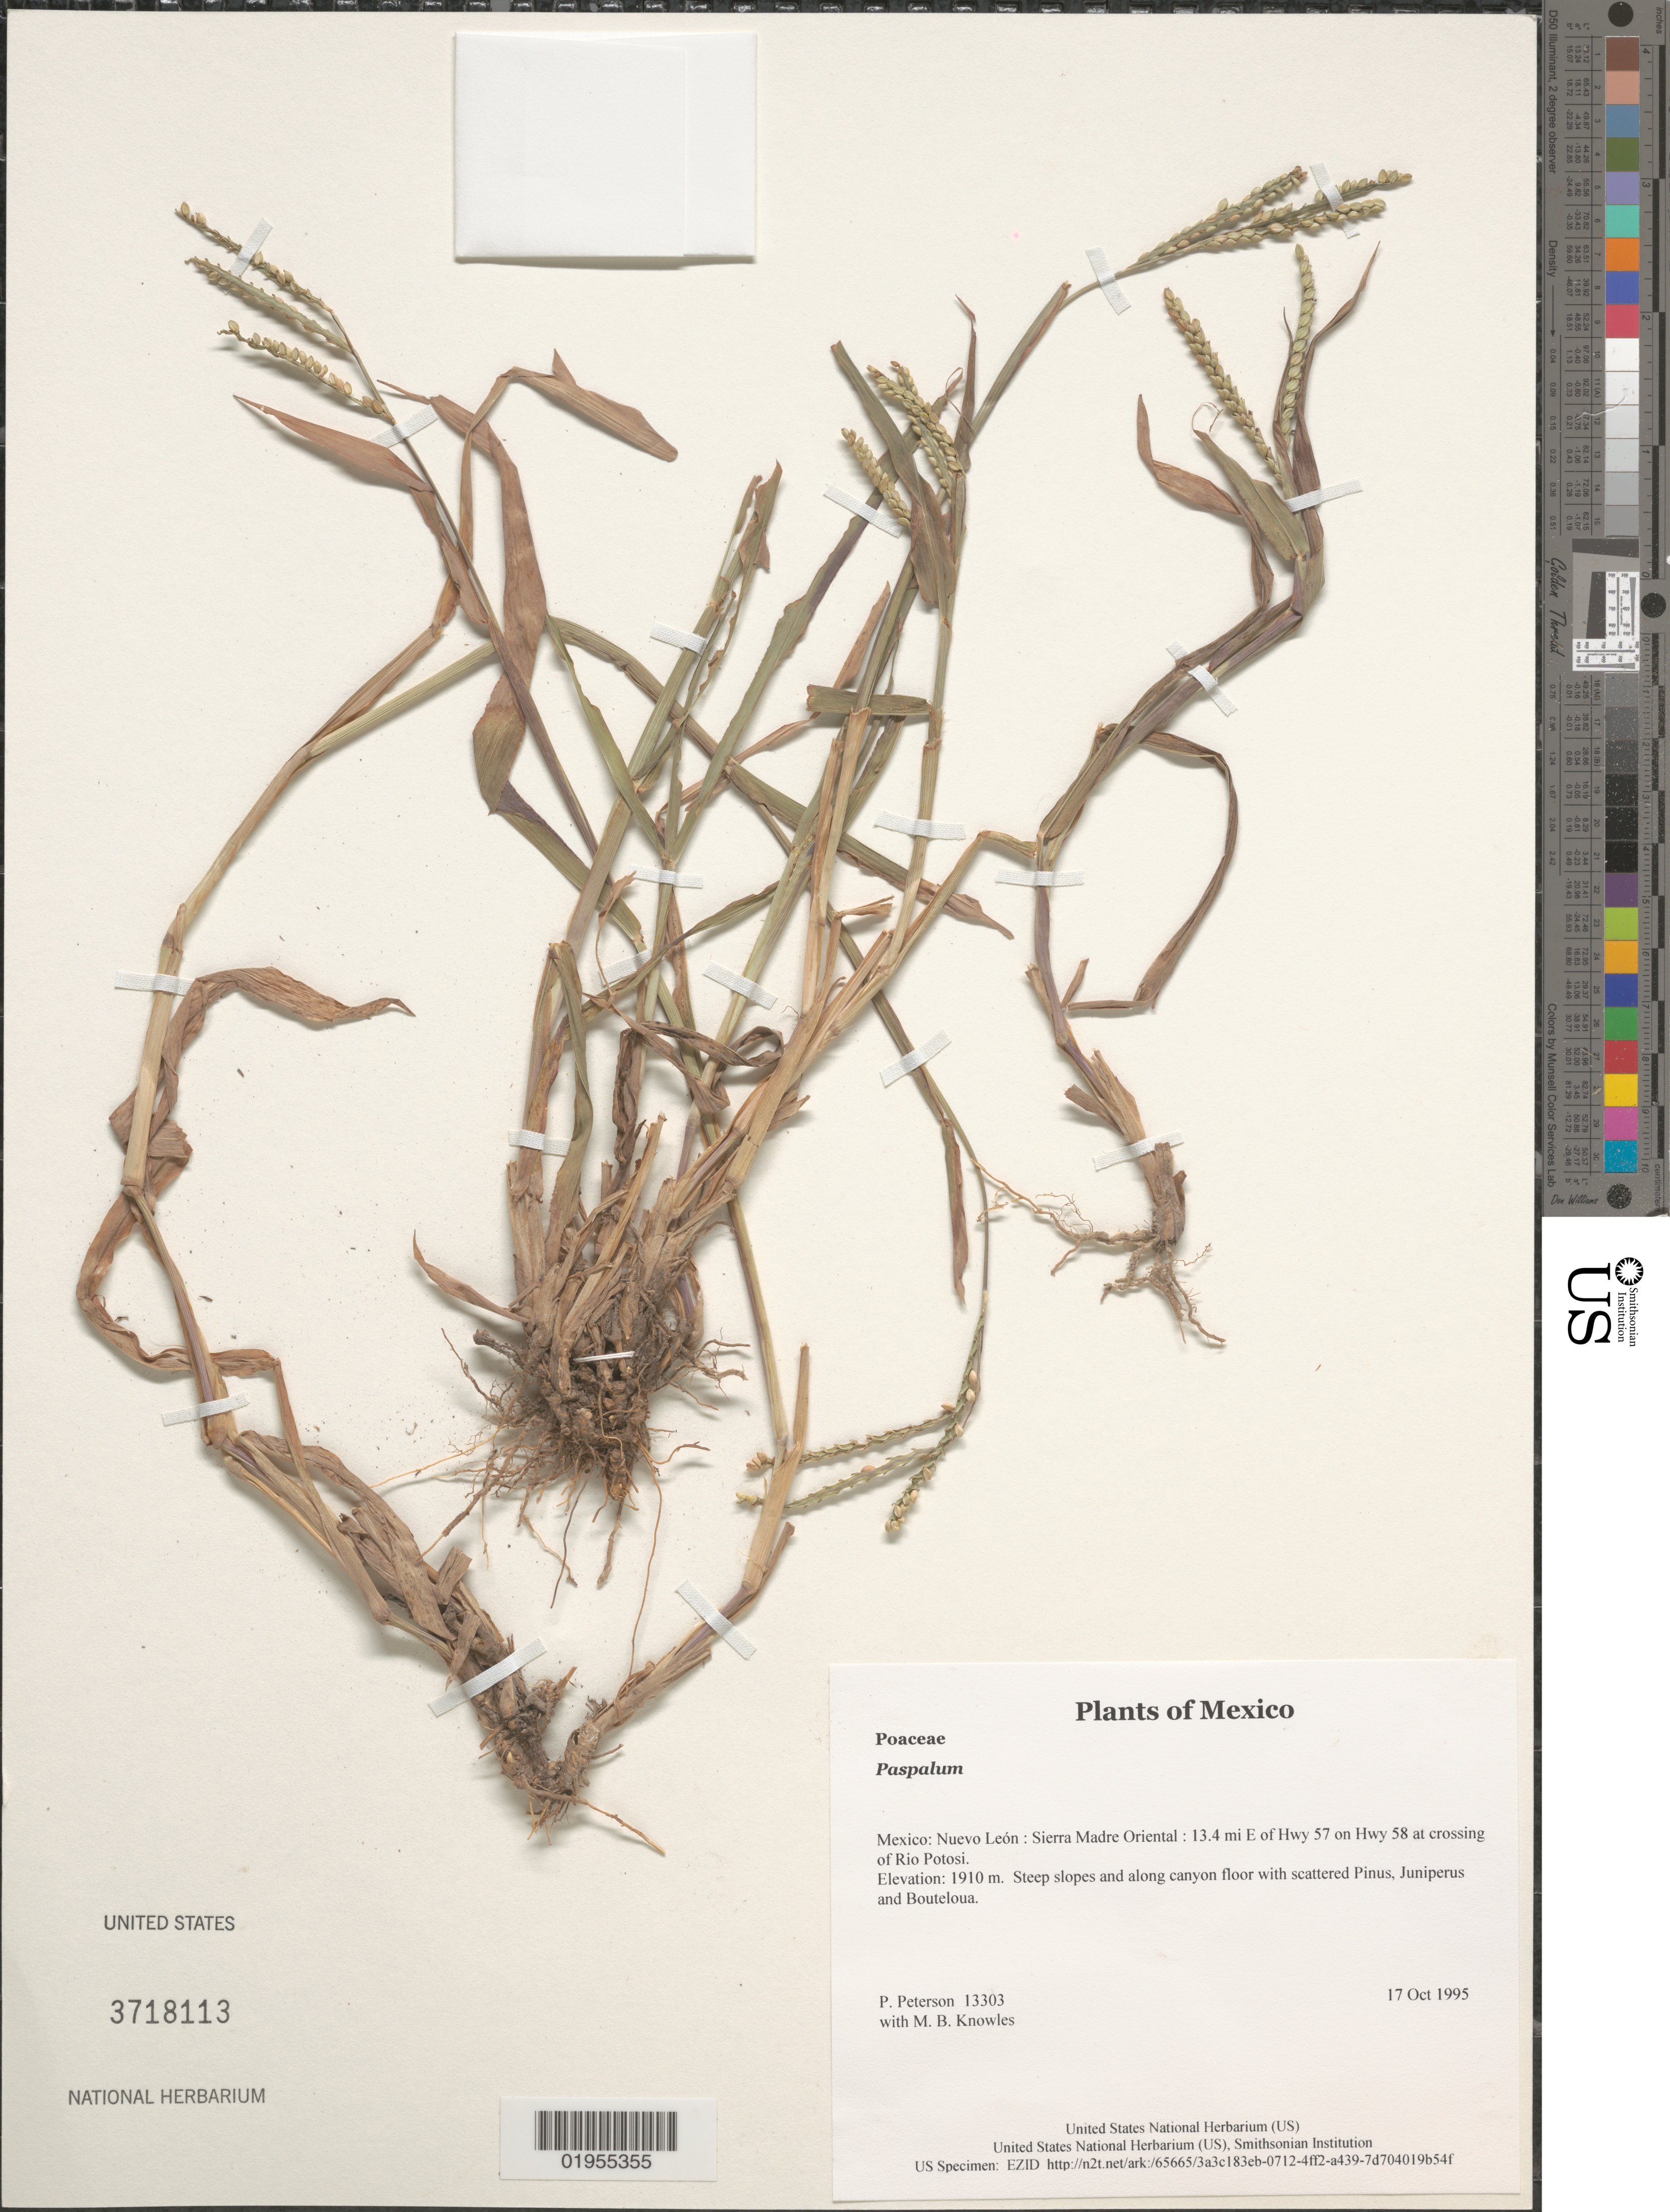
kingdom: Plantae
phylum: Tracheophyta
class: Liliopsida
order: Poales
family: Poaceae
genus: Paspalum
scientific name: Paspalum sp.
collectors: P. M. Peterson & M. B. Knowles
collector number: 13303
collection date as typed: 17 Oct 1995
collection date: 1995-10-17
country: Mexico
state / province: Nuevo León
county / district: Sierra Madre Oriental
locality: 13.4 mi E of Hwy 57 on Hwy 58 at crossing of Rio Potosi.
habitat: Steep slopes and along canyon floor with scattered Pinus, Juniperus and Bouteloua.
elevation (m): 1910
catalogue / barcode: US 3718113